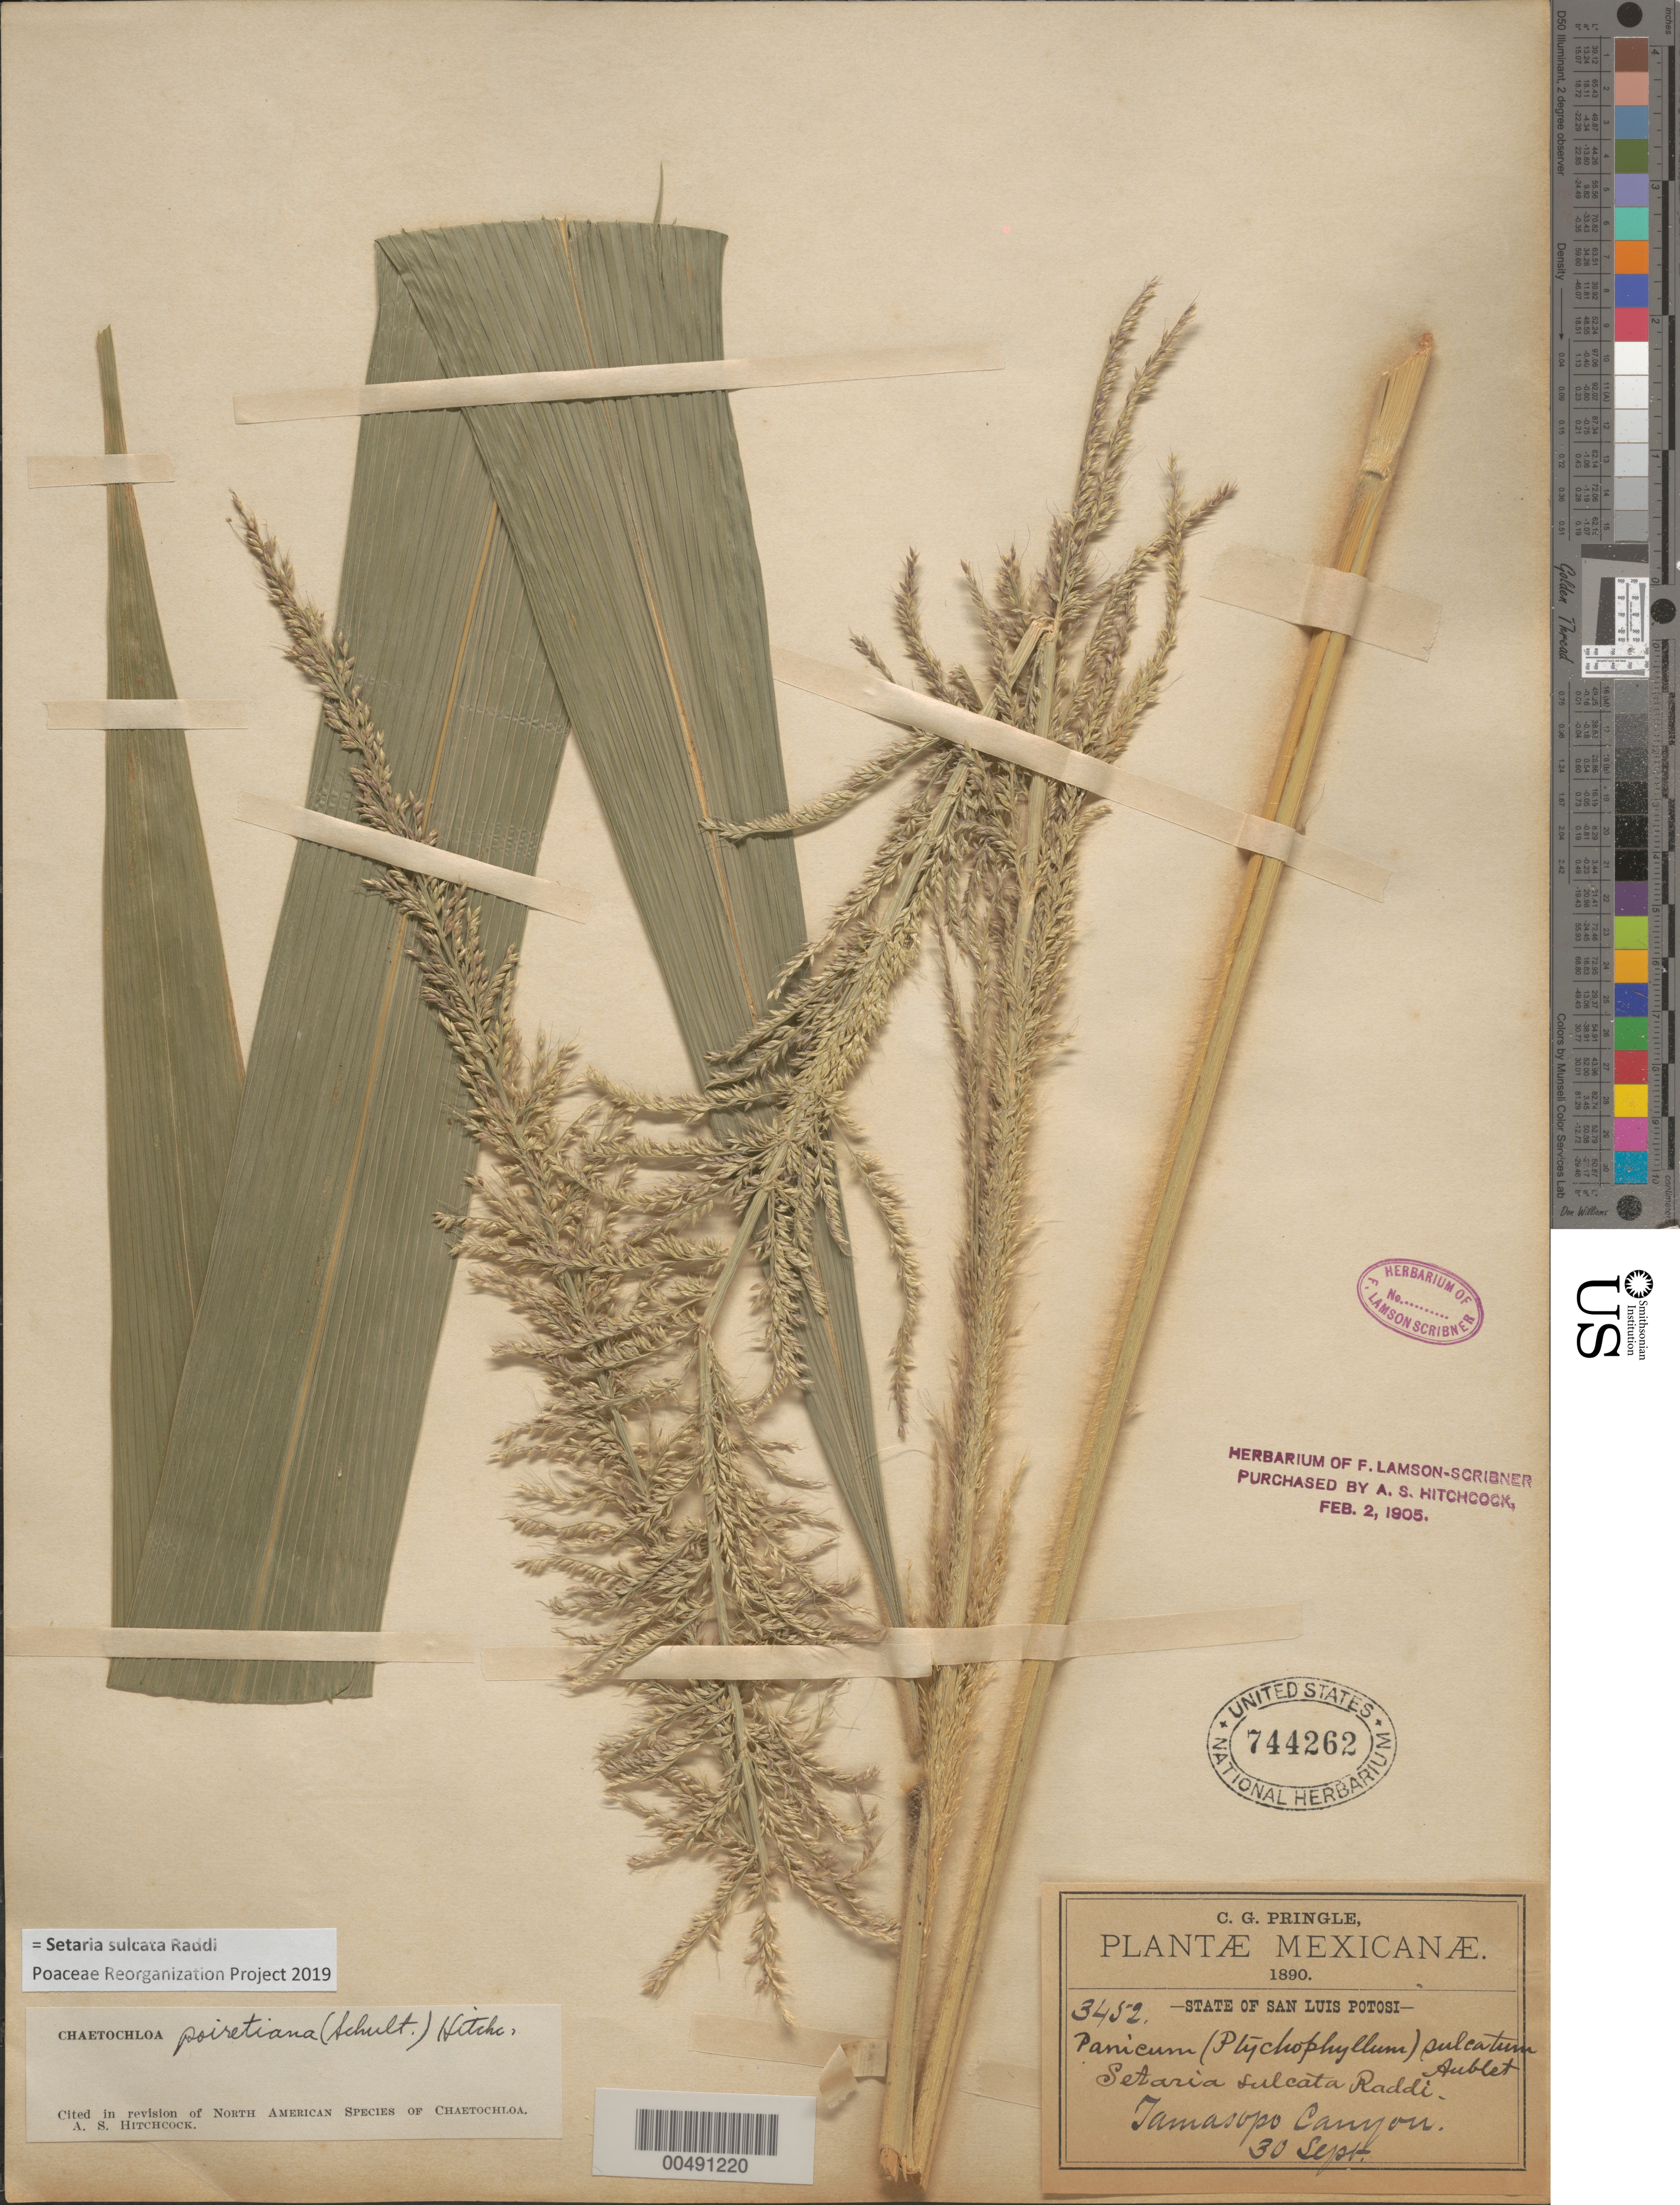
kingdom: Plantae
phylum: Tracheophyta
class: Liliopsida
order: Poales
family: Poaceae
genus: Setaria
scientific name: Setaria poiretiana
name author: (Schult.) Kunth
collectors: C. G. Pringle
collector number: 3452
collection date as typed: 30 Sep 1890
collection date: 1890-09-30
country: Mexico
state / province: San Luis Potosi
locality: Tamasopo Canyon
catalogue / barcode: US 744262